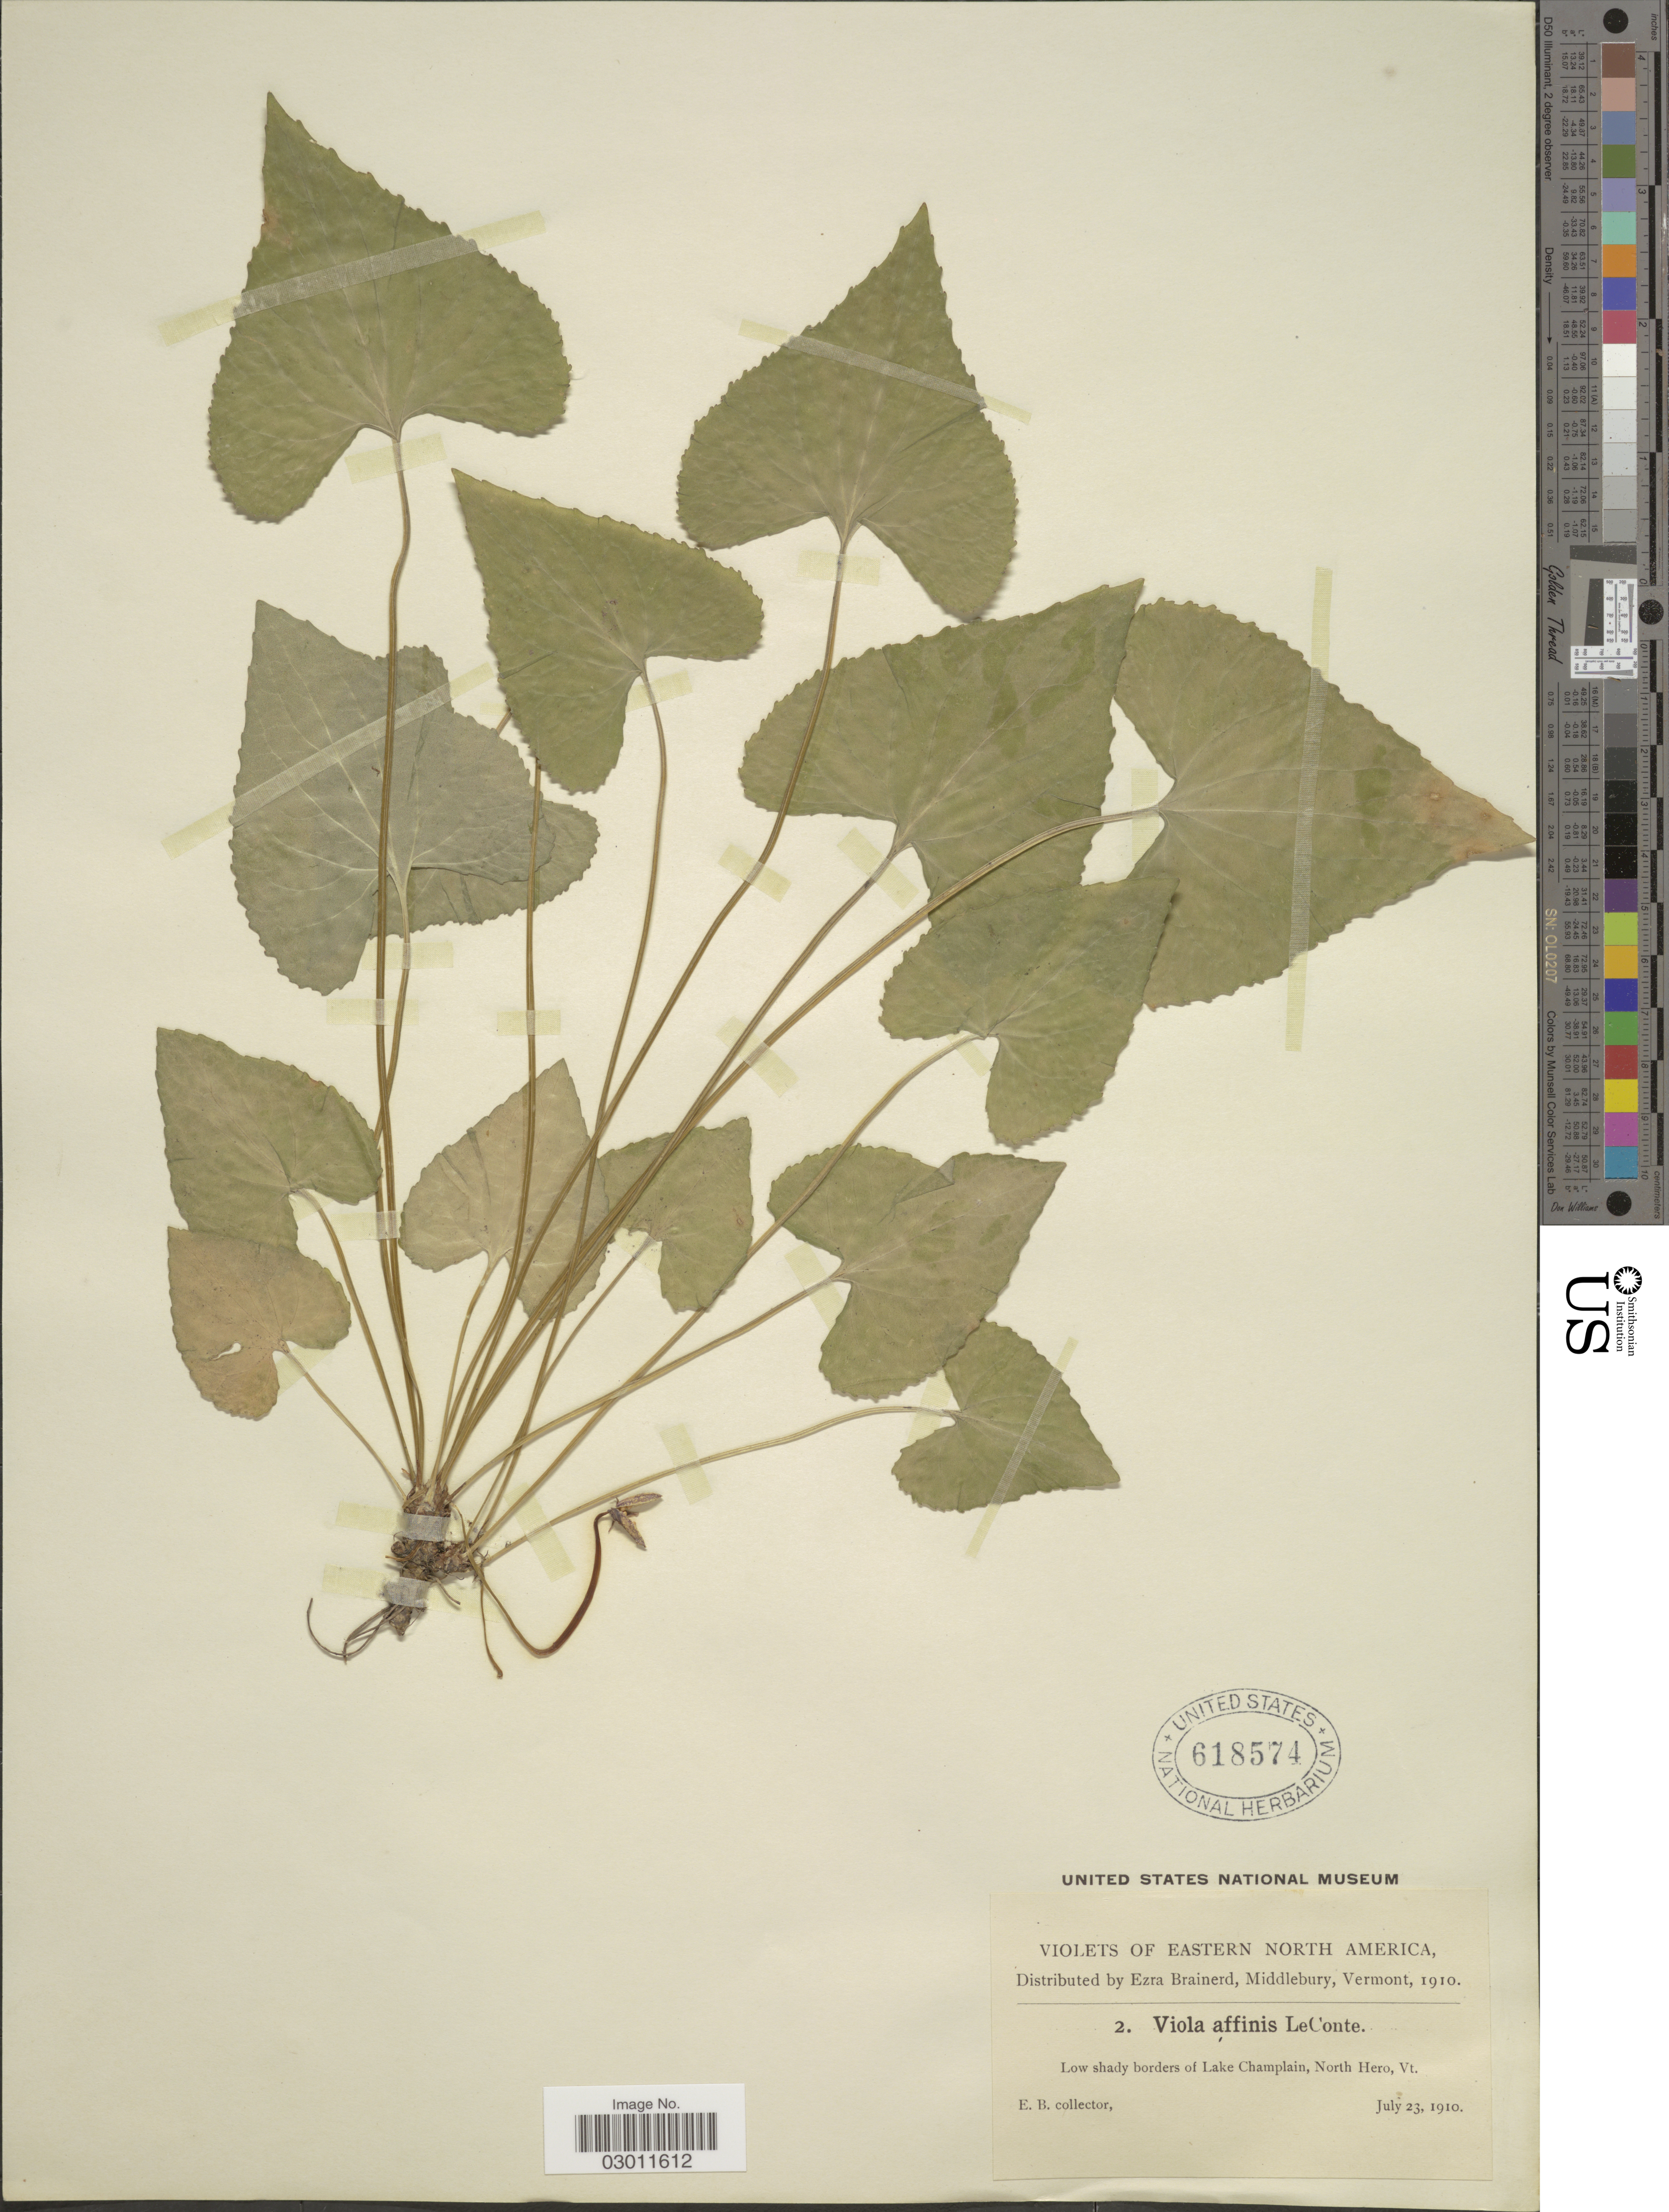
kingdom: Plantae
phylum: Tracheophyta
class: Magnoliopsida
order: Malpighiales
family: Violaceae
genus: Viola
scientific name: Viola affinis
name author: LeConte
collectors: E. Brainerd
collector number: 2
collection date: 1910-07-23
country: United States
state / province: Vermont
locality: Low shady borders of Lake Champlain, North Hero., Eastern North America.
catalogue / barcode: US 618574